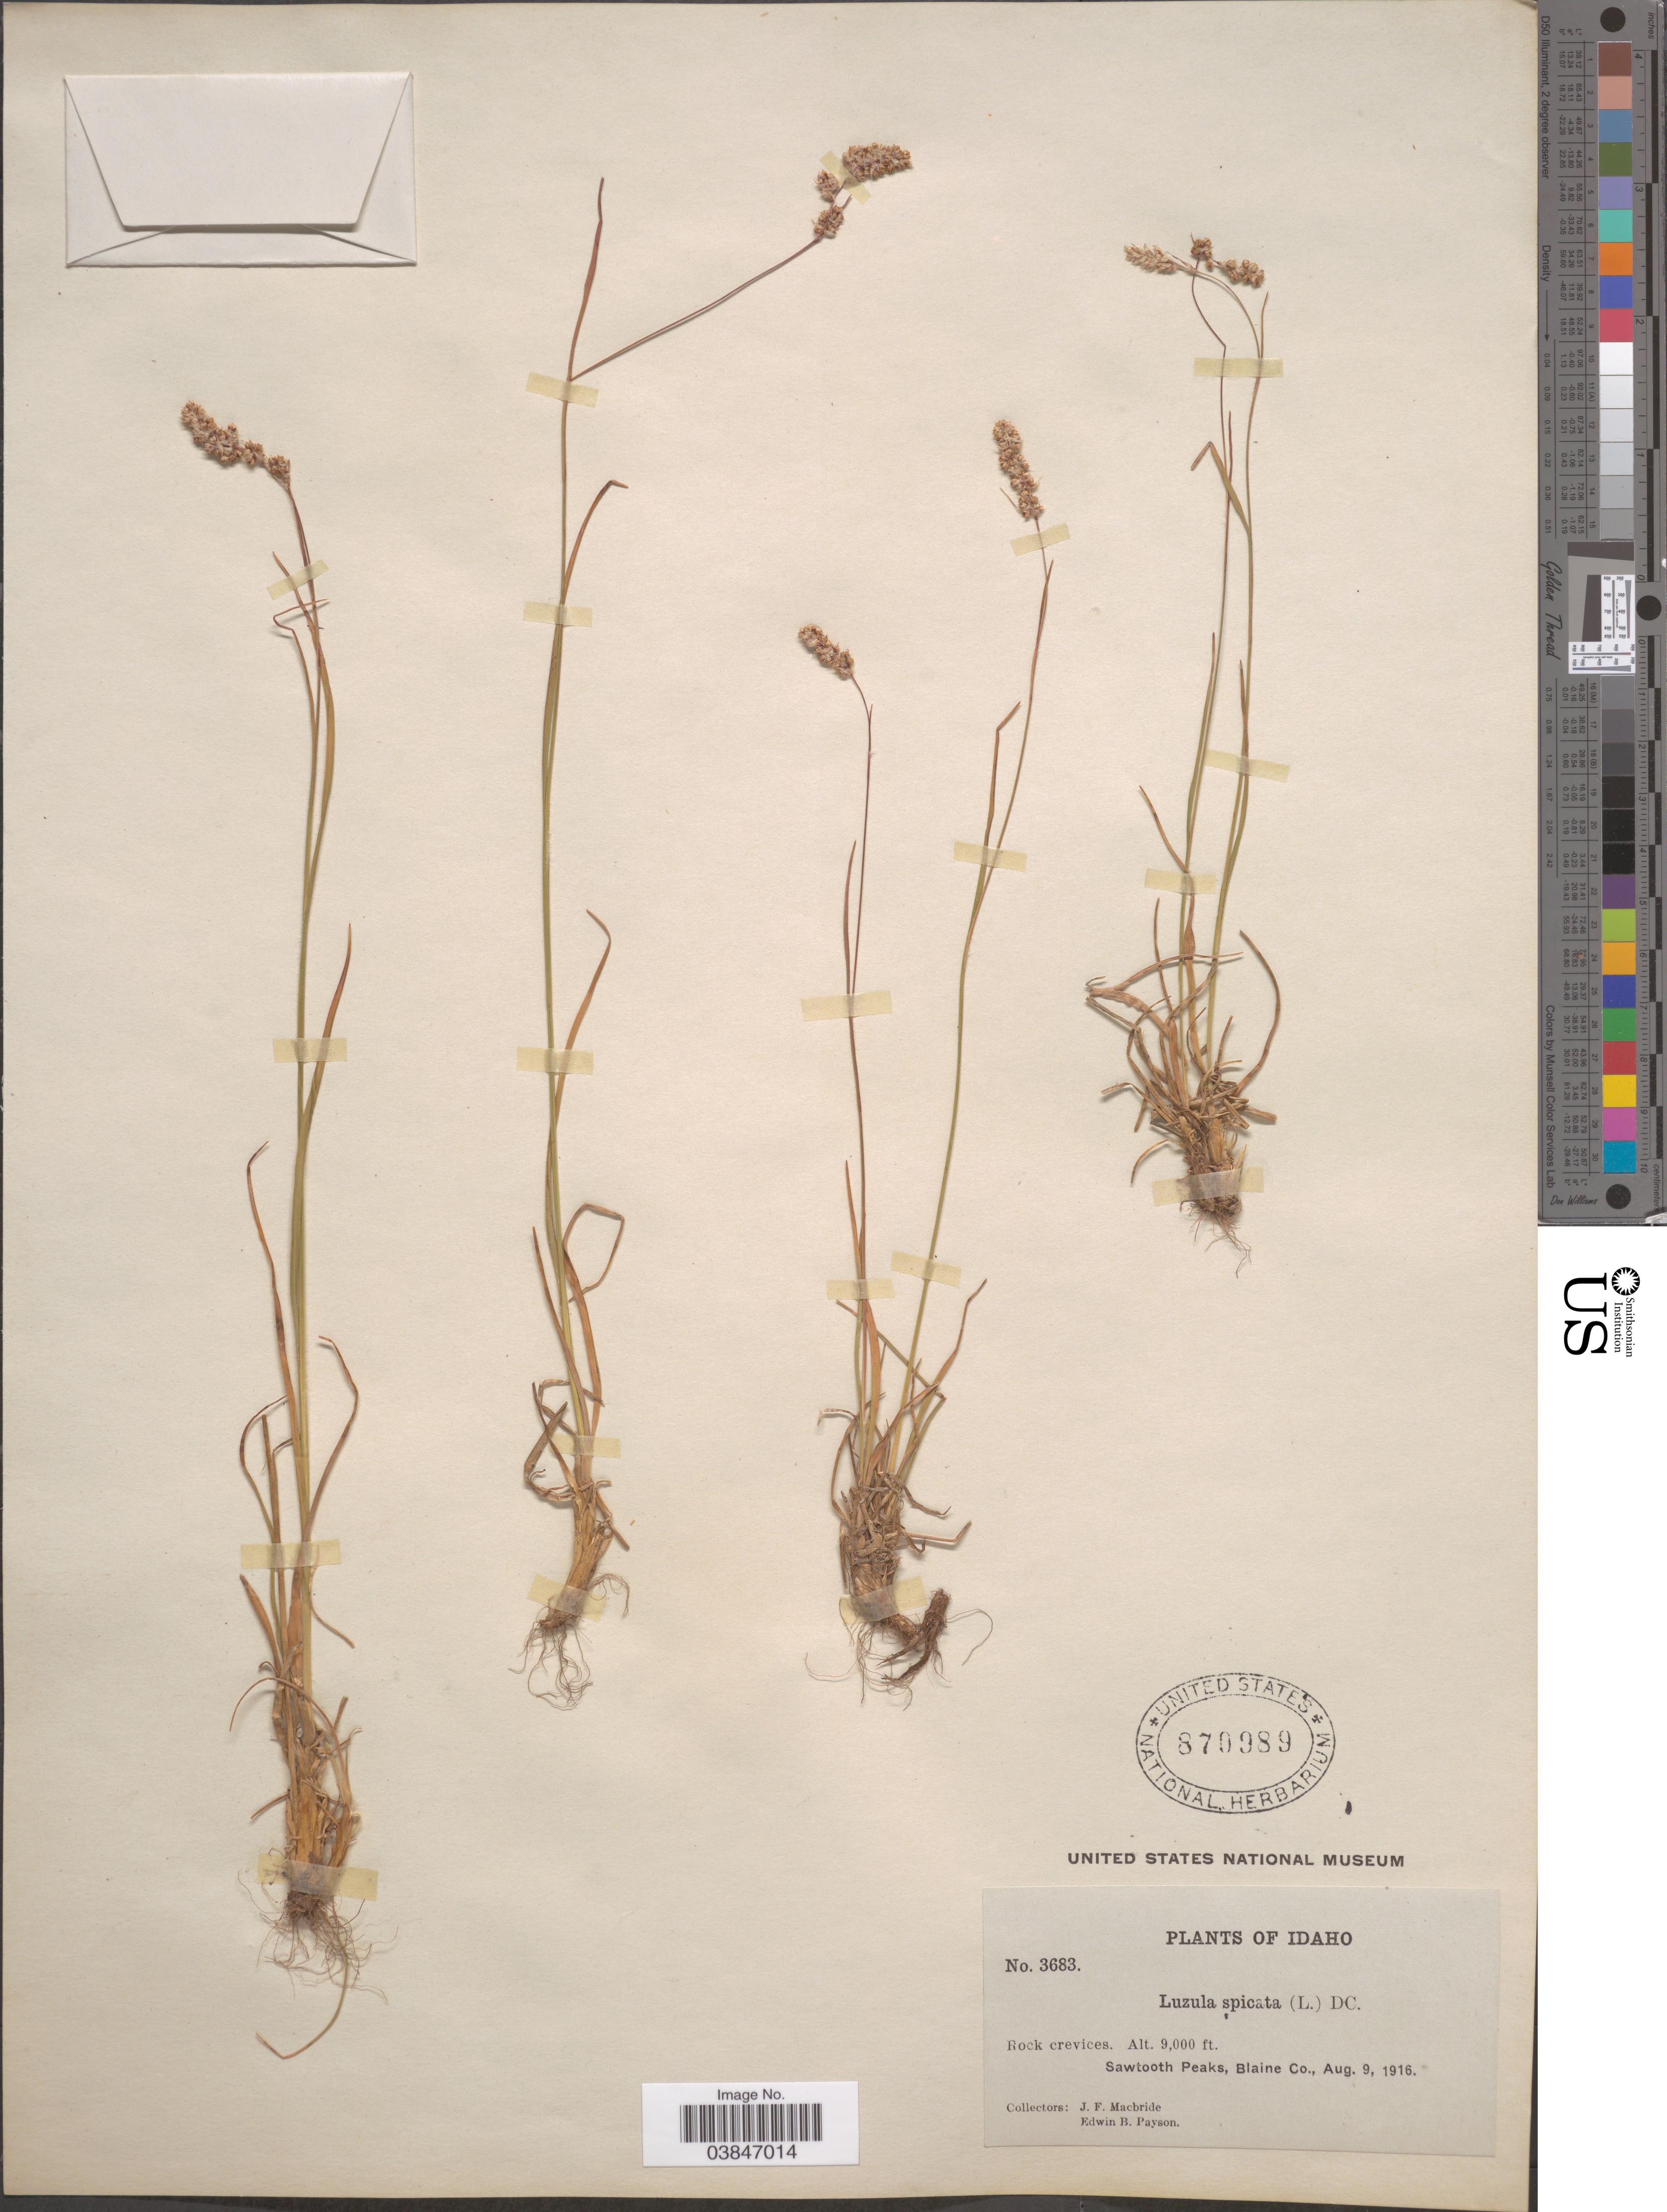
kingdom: Plantae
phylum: Tracheophyta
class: Liliopsida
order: Poales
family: Juncaceae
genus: Luzula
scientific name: Luzula spicata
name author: (L.) DC.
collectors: J. F. Macbride & E. B. Payson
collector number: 3683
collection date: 1916-08-09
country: United States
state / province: Idaho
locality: Sawtooth Peaks, Blaine Co.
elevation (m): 2743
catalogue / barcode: US 870989